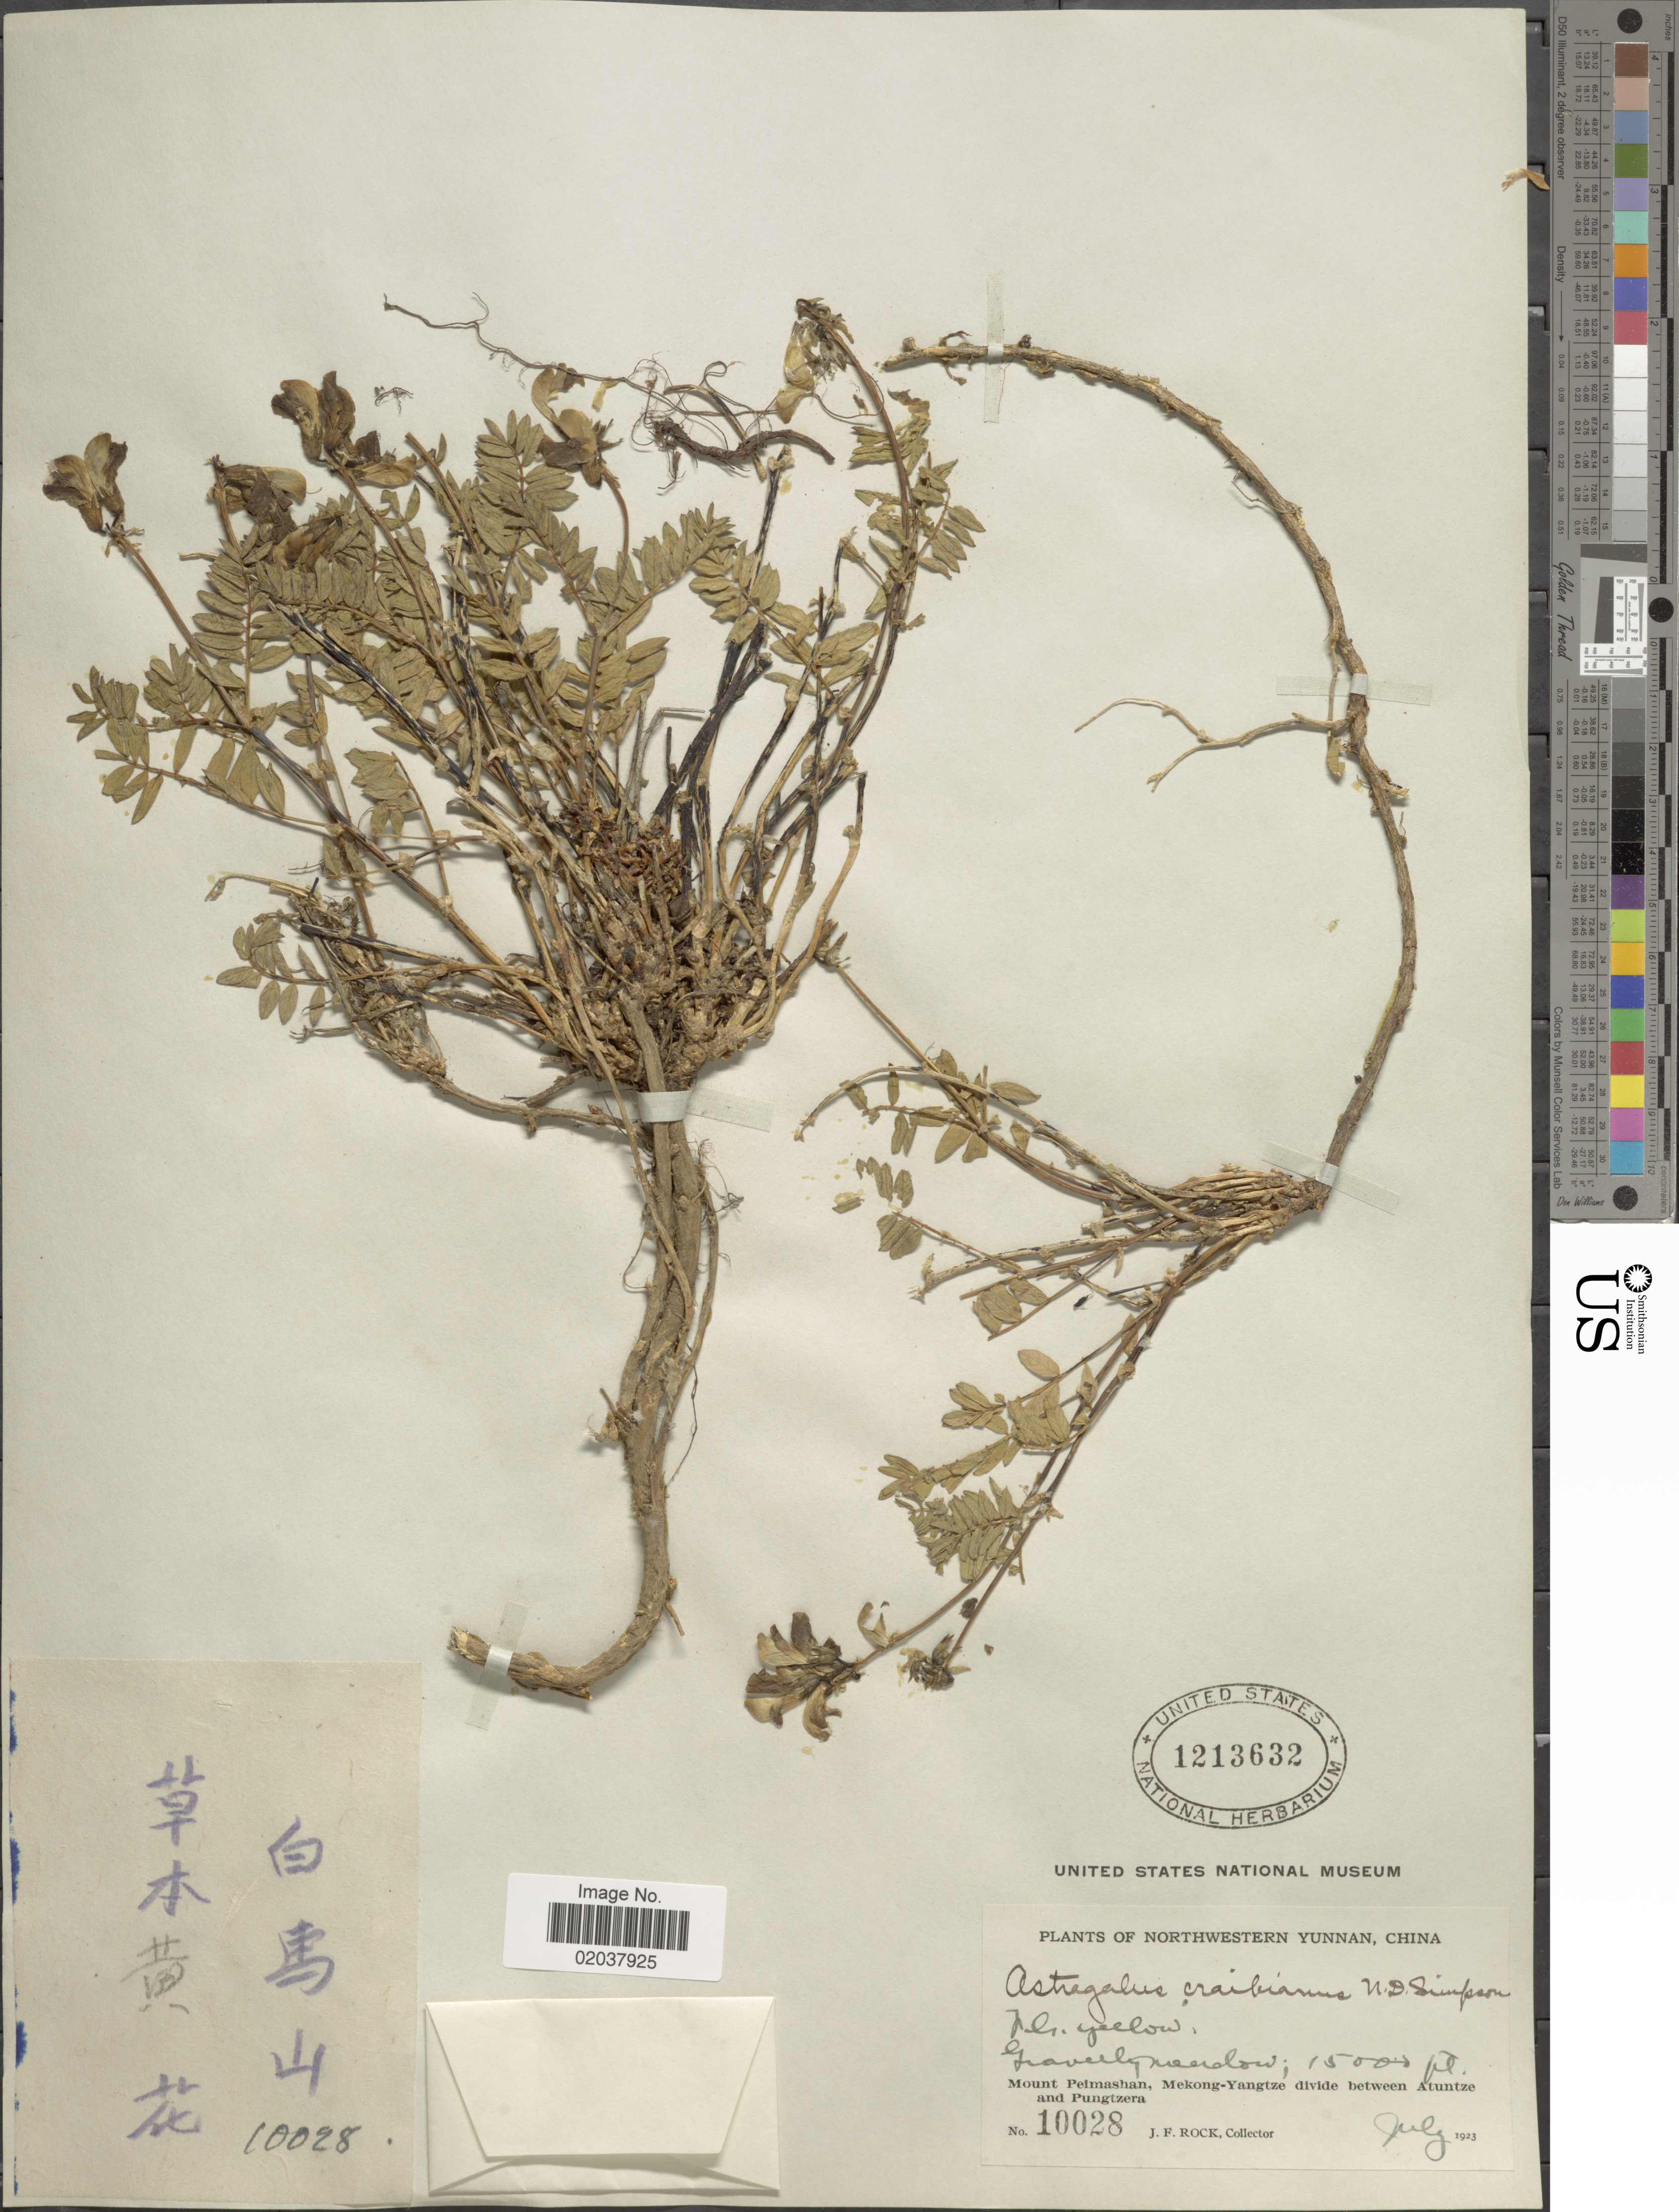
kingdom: Plantae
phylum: Tracheophyta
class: Magnoliopsida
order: Fabales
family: Fabaceae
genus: Astragalus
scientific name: Astragalus craibianus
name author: N.D. Simpson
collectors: J. Rock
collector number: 10028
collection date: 1923-07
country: China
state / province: Yunnan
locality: Northwestern Yunnan. Mount Peimashan, Mekong-Yangtze divide between Atuntze and Pungtzera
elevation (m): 4572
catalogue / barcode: US 1213632